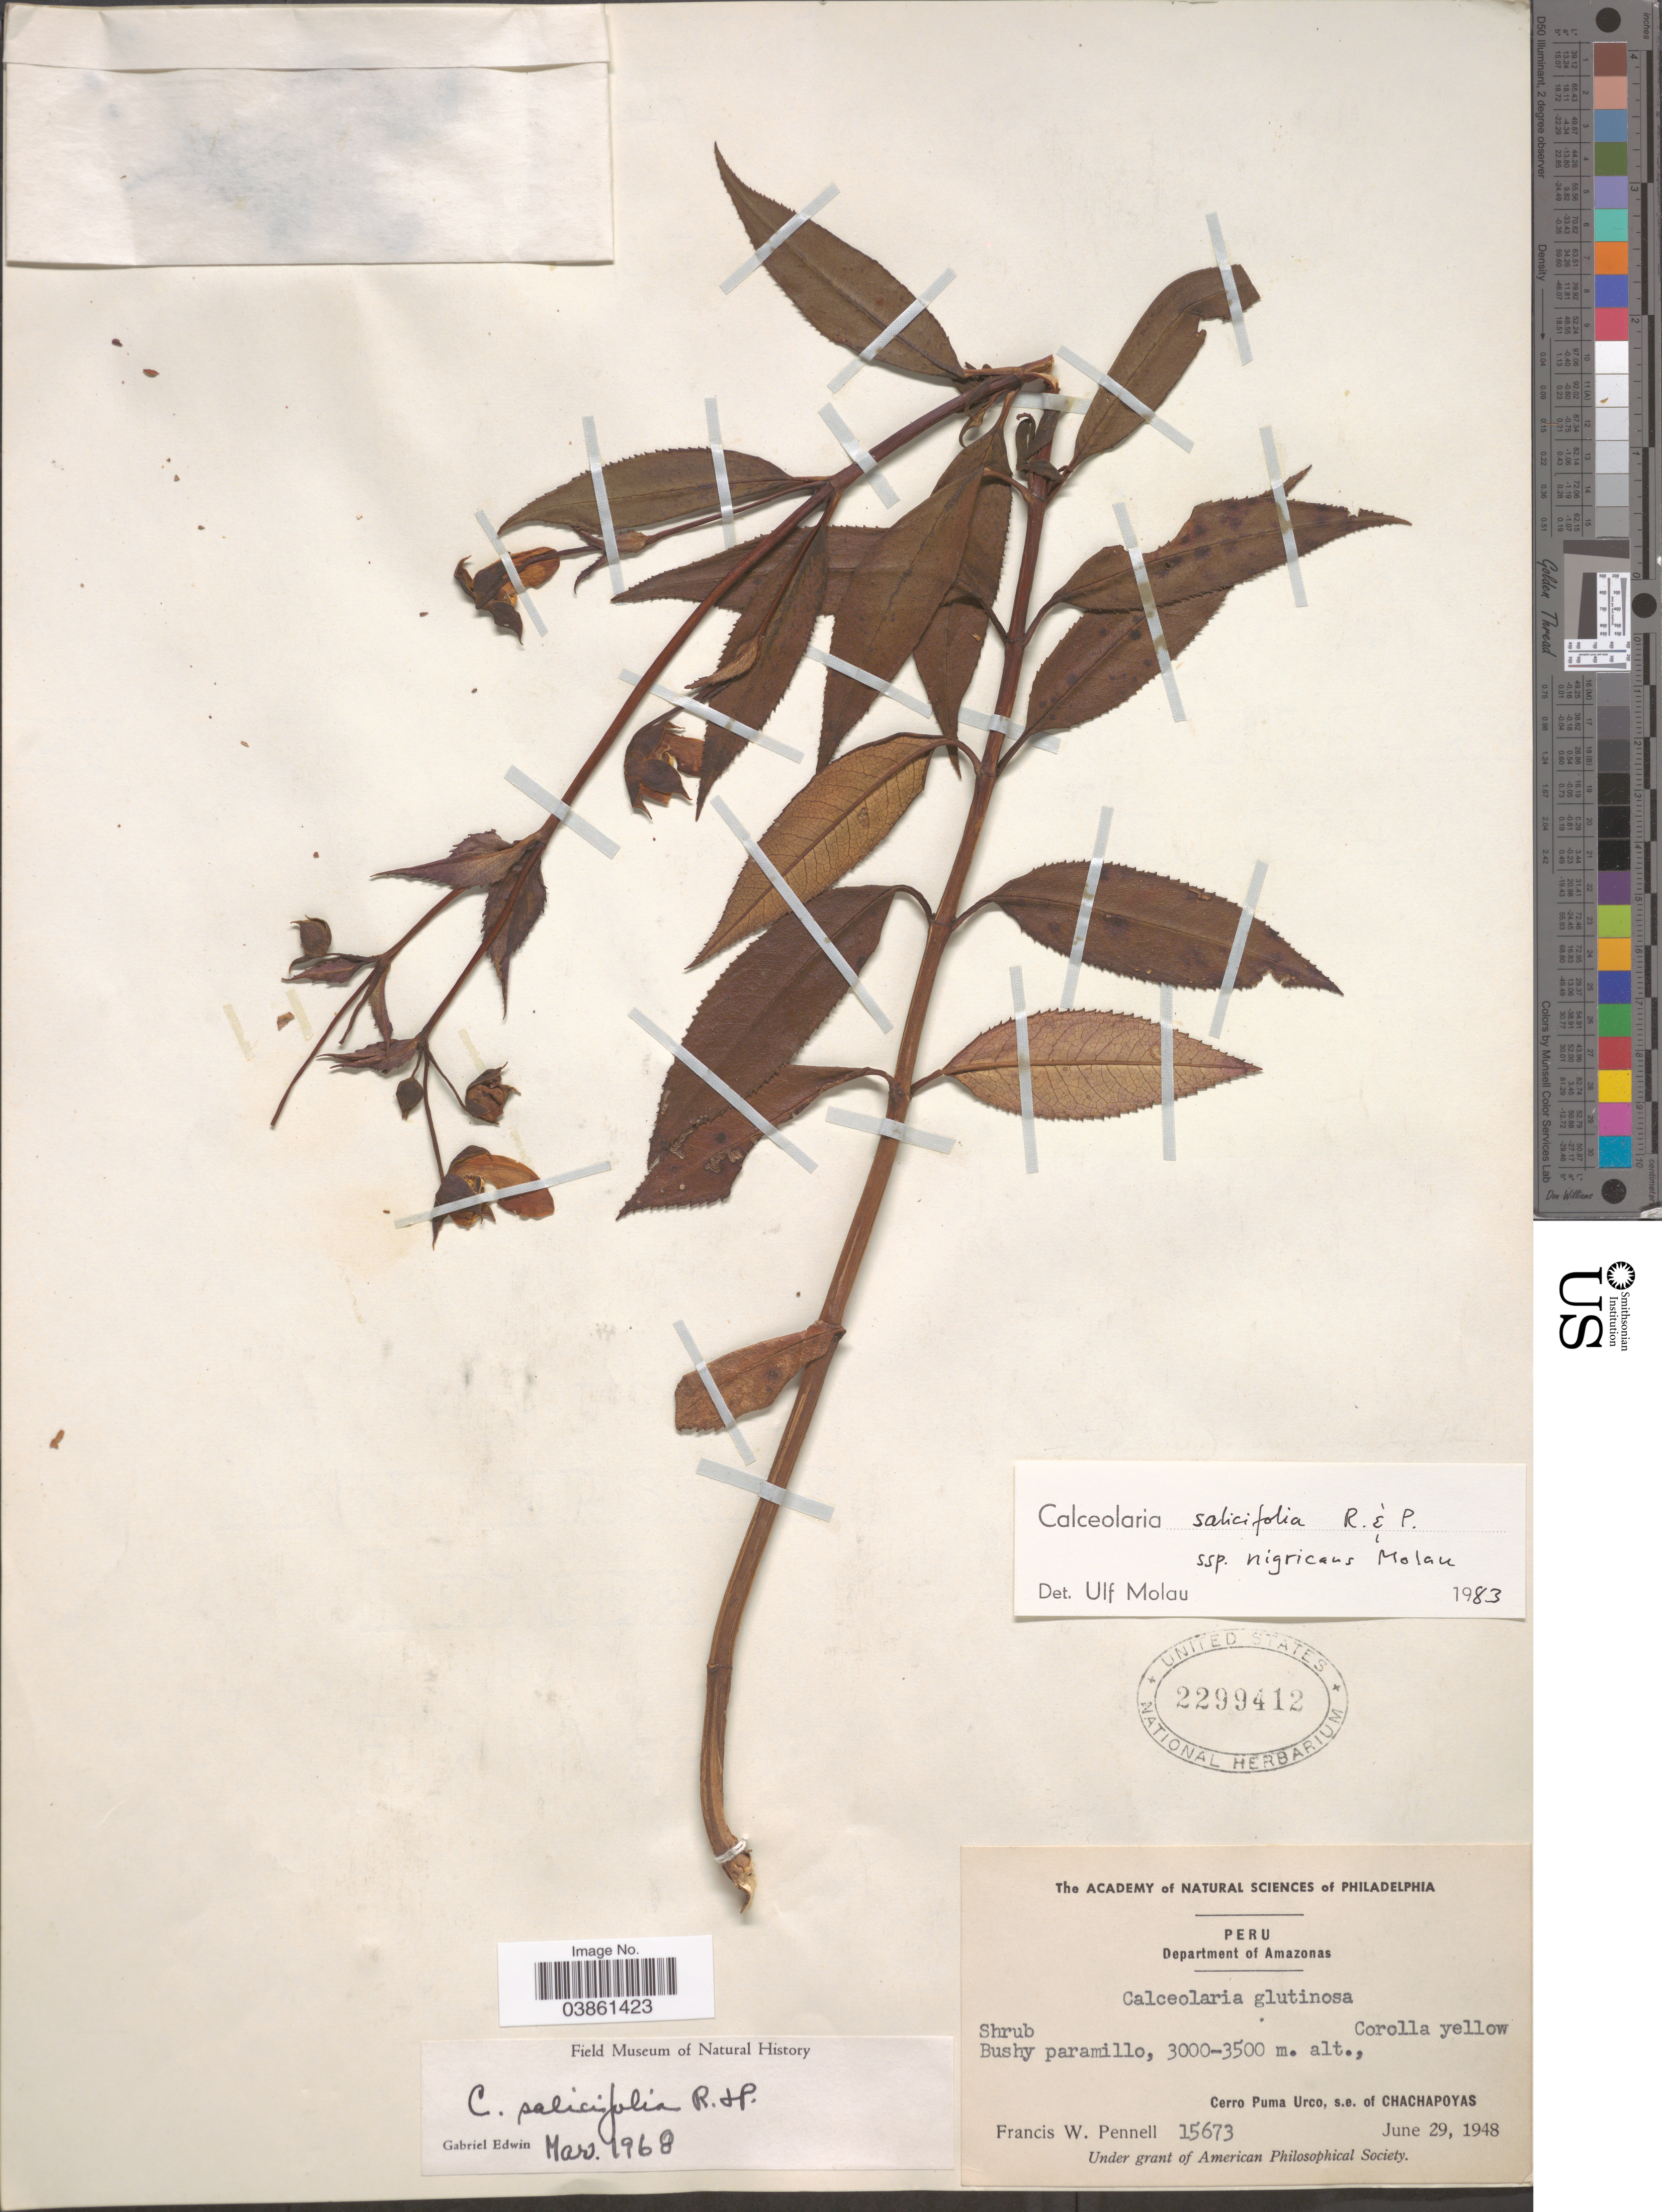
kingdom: Plantae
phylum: Tracheophyta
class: Magnoliopsida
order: Lamiales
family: Calceolariaceae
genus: Calceolaria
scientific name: Calceolaria salicifolia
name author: Ruiz & Pav.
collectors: F. W. Pennell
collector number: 15673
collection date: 1948-06-29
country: Peru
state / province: Amazonas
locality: Department of Amazonas. Cerro Puma Urco, s.e. of Chachapoyas.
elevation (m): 3000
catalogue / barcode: US 2299412